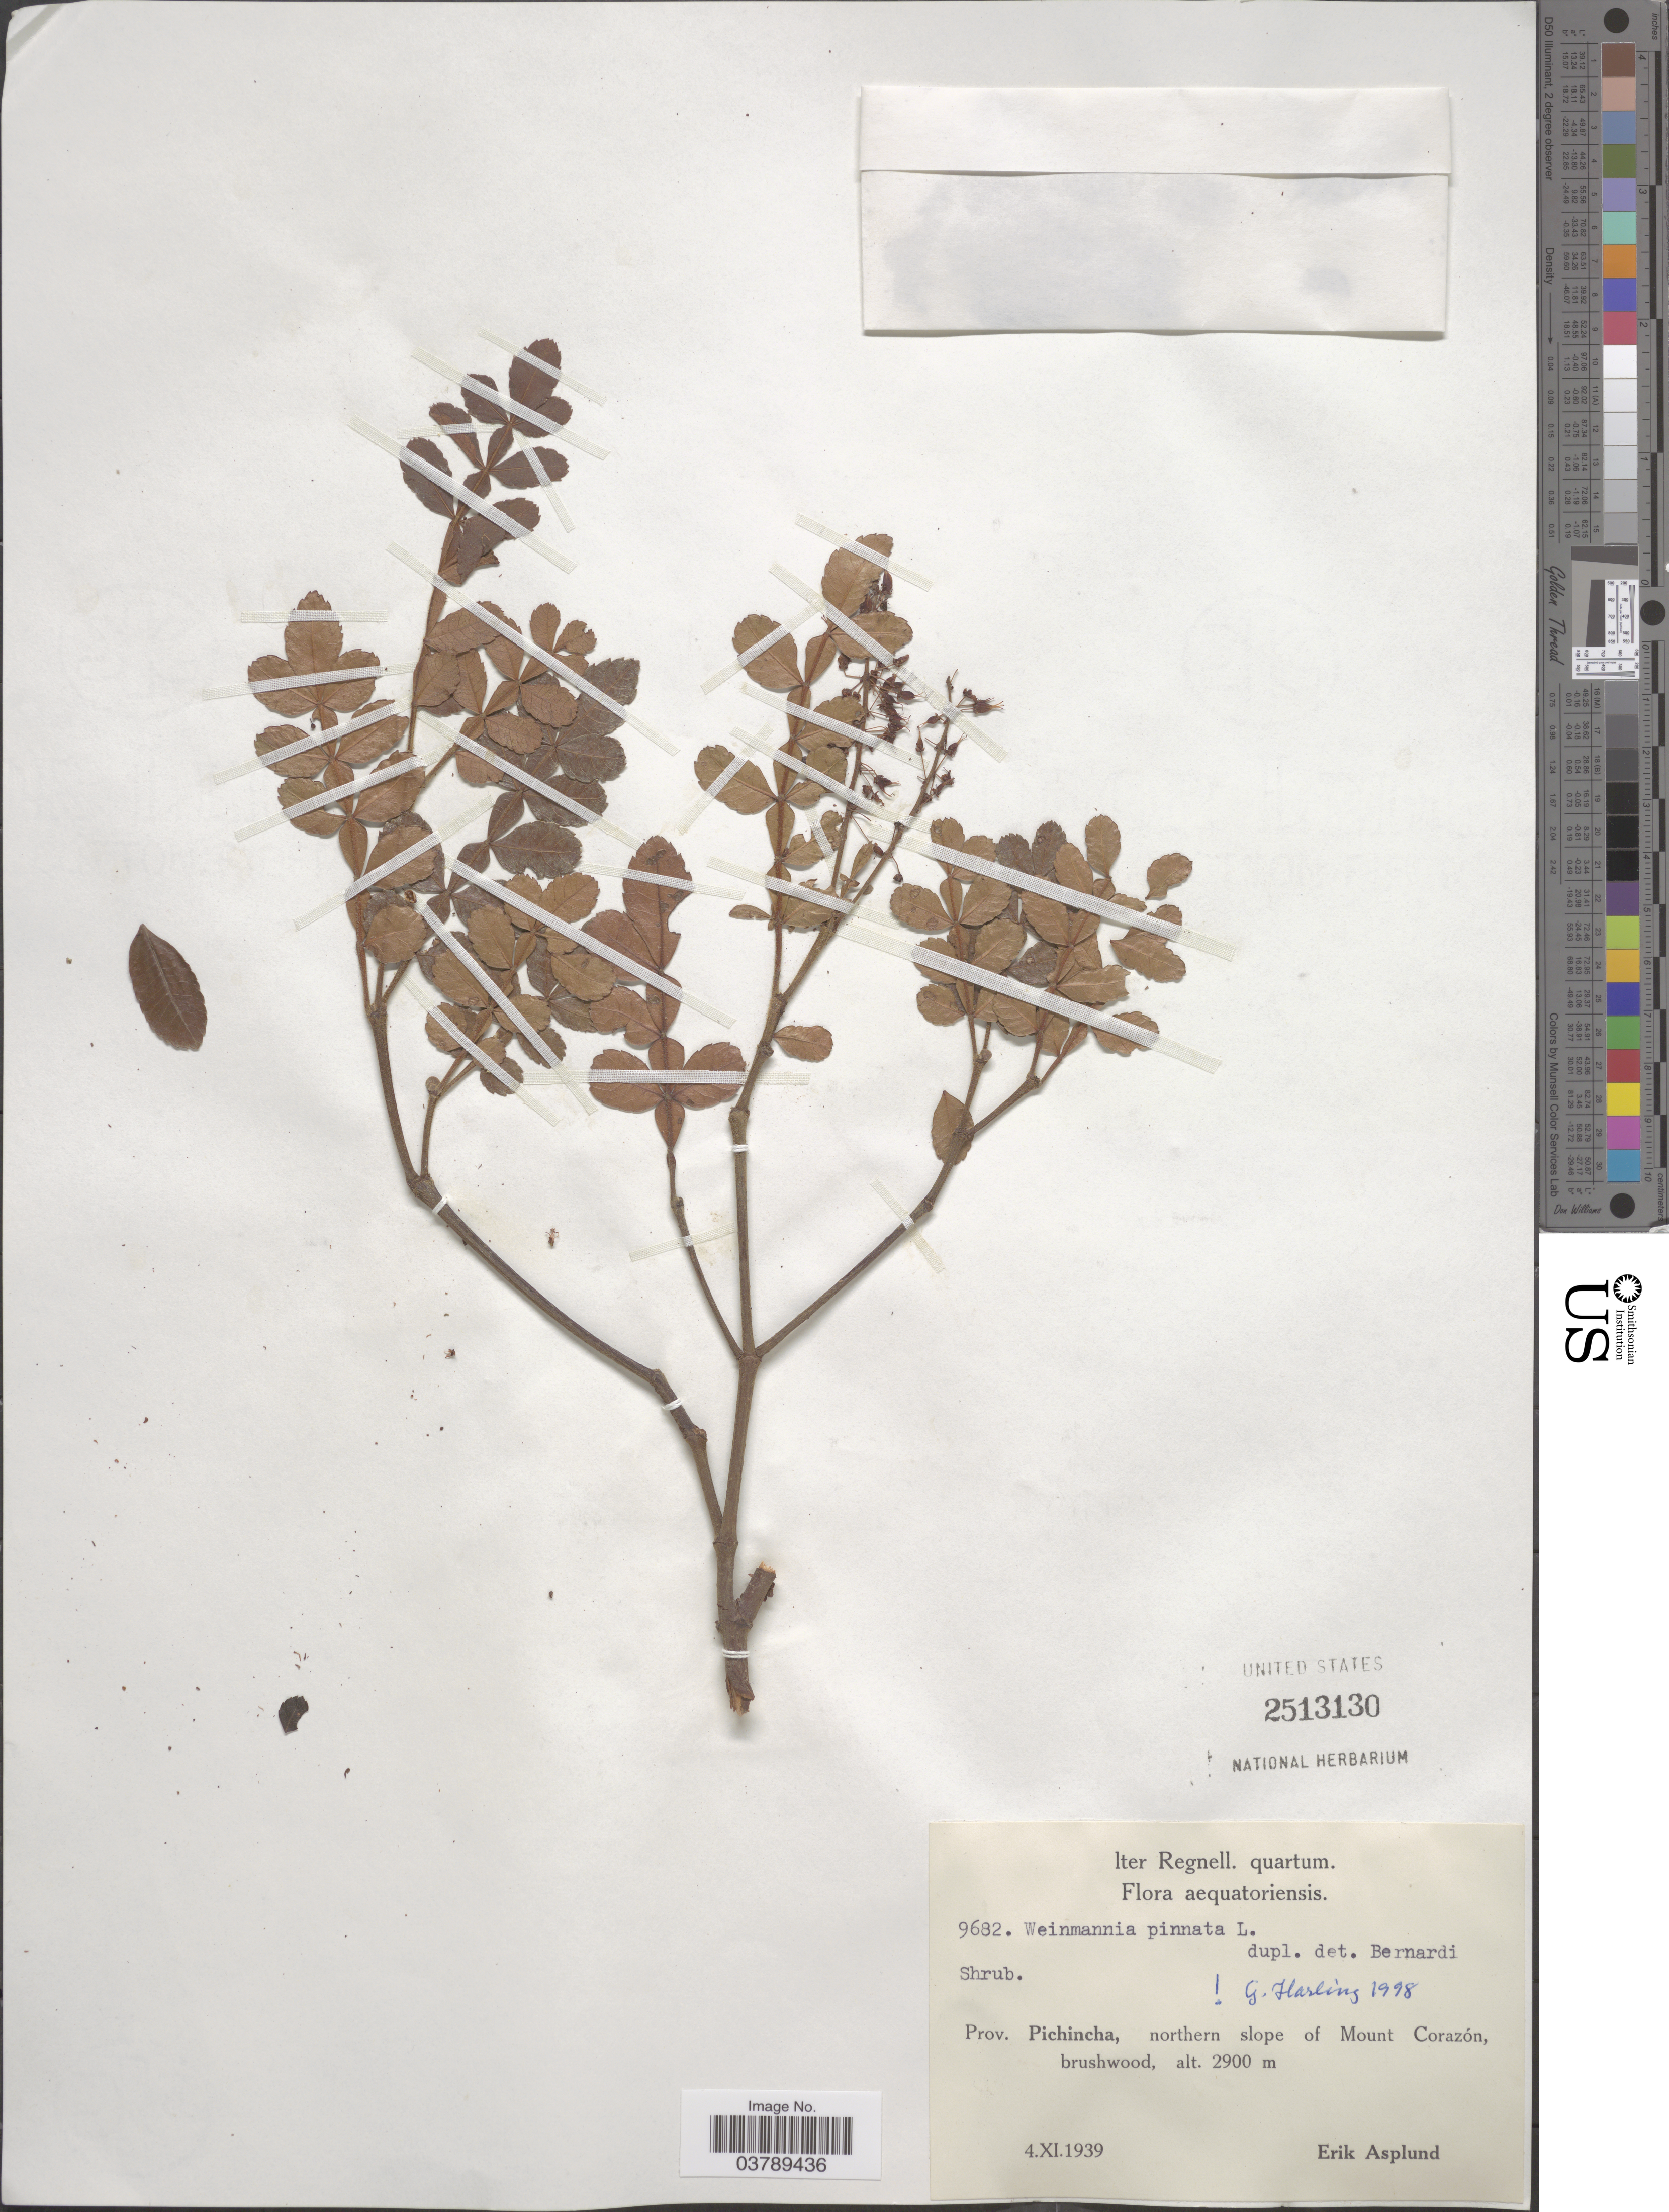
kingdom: Plantae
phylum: Tracheophyta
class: Magnoliopsida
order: Oxalidales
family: Cunoniaceae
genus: Weinmannia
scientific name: Weinmannia pinnata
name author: L.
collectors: E. Asplund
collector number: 9682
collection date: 1939-11-04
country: Ecuador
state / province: Pichincha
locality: Northern slope of Mount Corazón brushwood.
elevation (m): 2900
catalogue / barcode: US 2513130